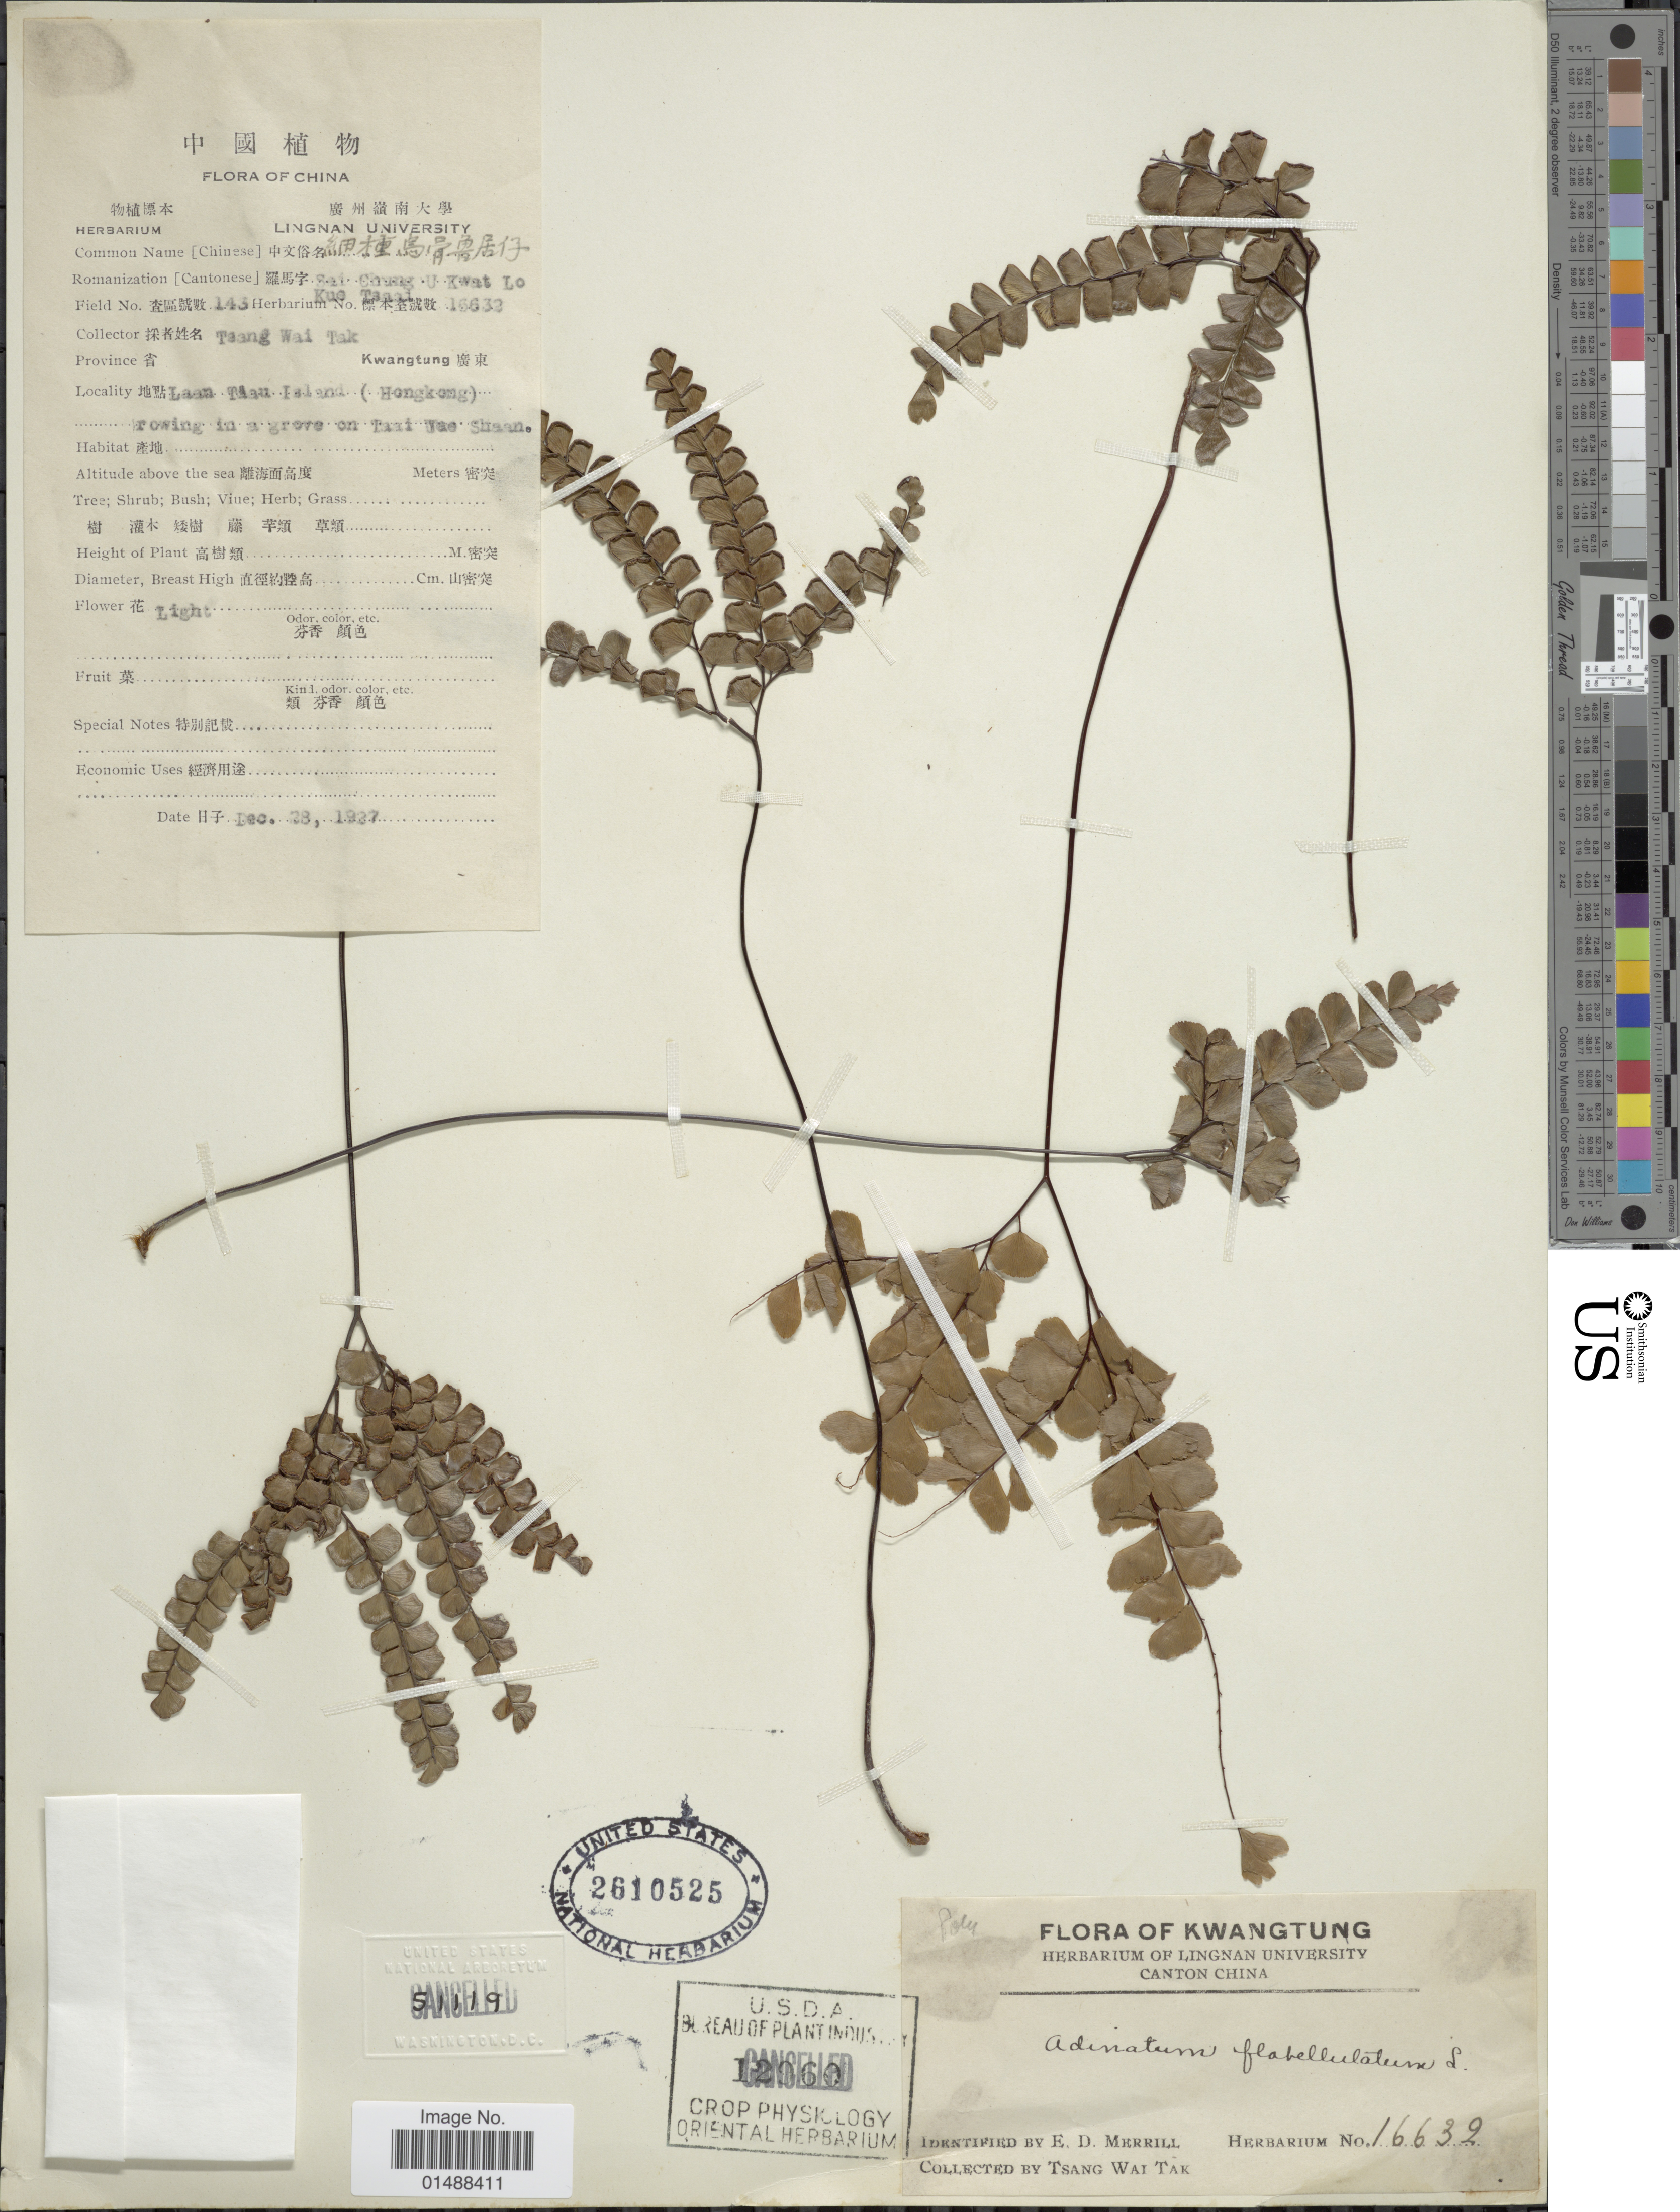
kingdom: Plantae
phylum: Tracheophyta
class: Polypodiopsida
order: Polypodiales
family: Pteridaceae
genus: Adiantum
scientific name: Adiantum flabellulatum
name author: L.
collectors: W. T. Tsang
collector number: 143/16632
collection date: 1927-12-28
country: China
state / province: Guangdong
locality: Kwangtung, China, Hong Kong, Laan Tiau Island.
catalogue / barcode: US 2610525